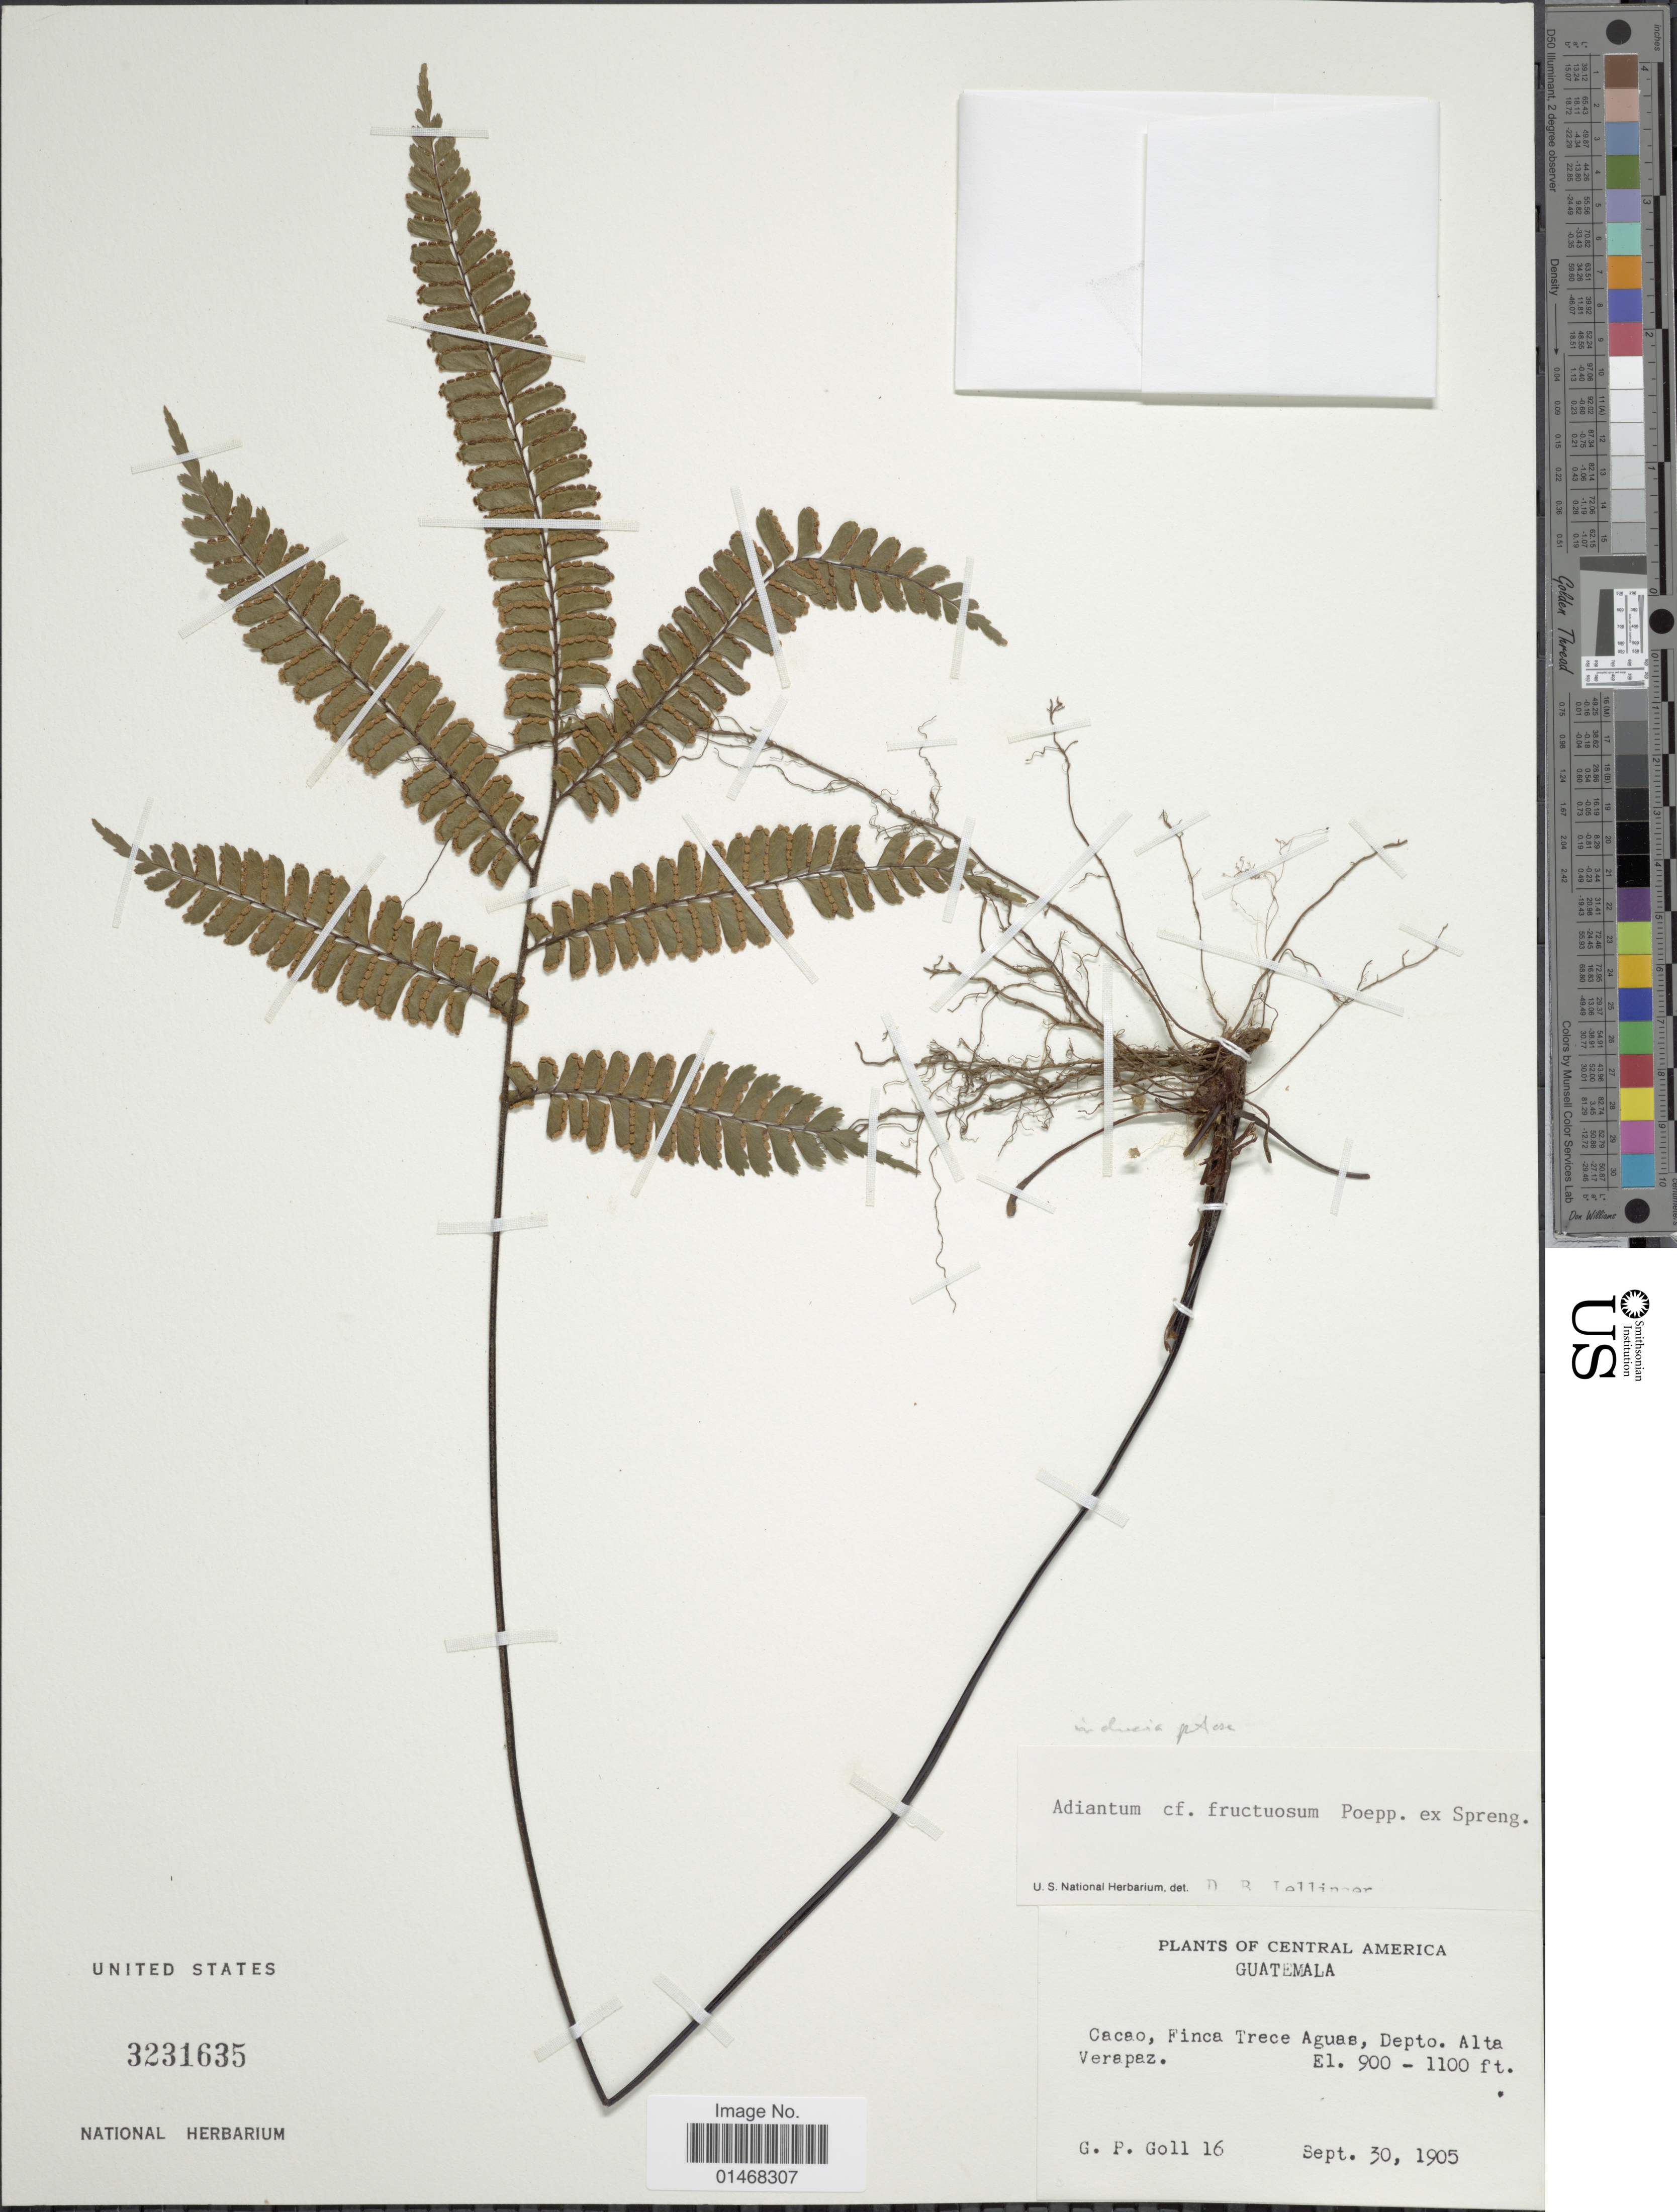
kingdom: Plantae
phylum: Tracheophyta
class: Polypodiopsida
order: Polypodiales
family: Pteridaceae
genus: Adiantum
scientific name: Adiantum trichochlaenum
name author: Mickel & Beitel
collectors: G. P. Goll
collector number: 16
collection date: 1905-09-30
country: Guatemala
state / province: Alta Verapaz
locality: Cacao, Finca Trece Aguas, Depto Alta Verapaz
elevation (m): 274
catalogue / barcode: US 3231635